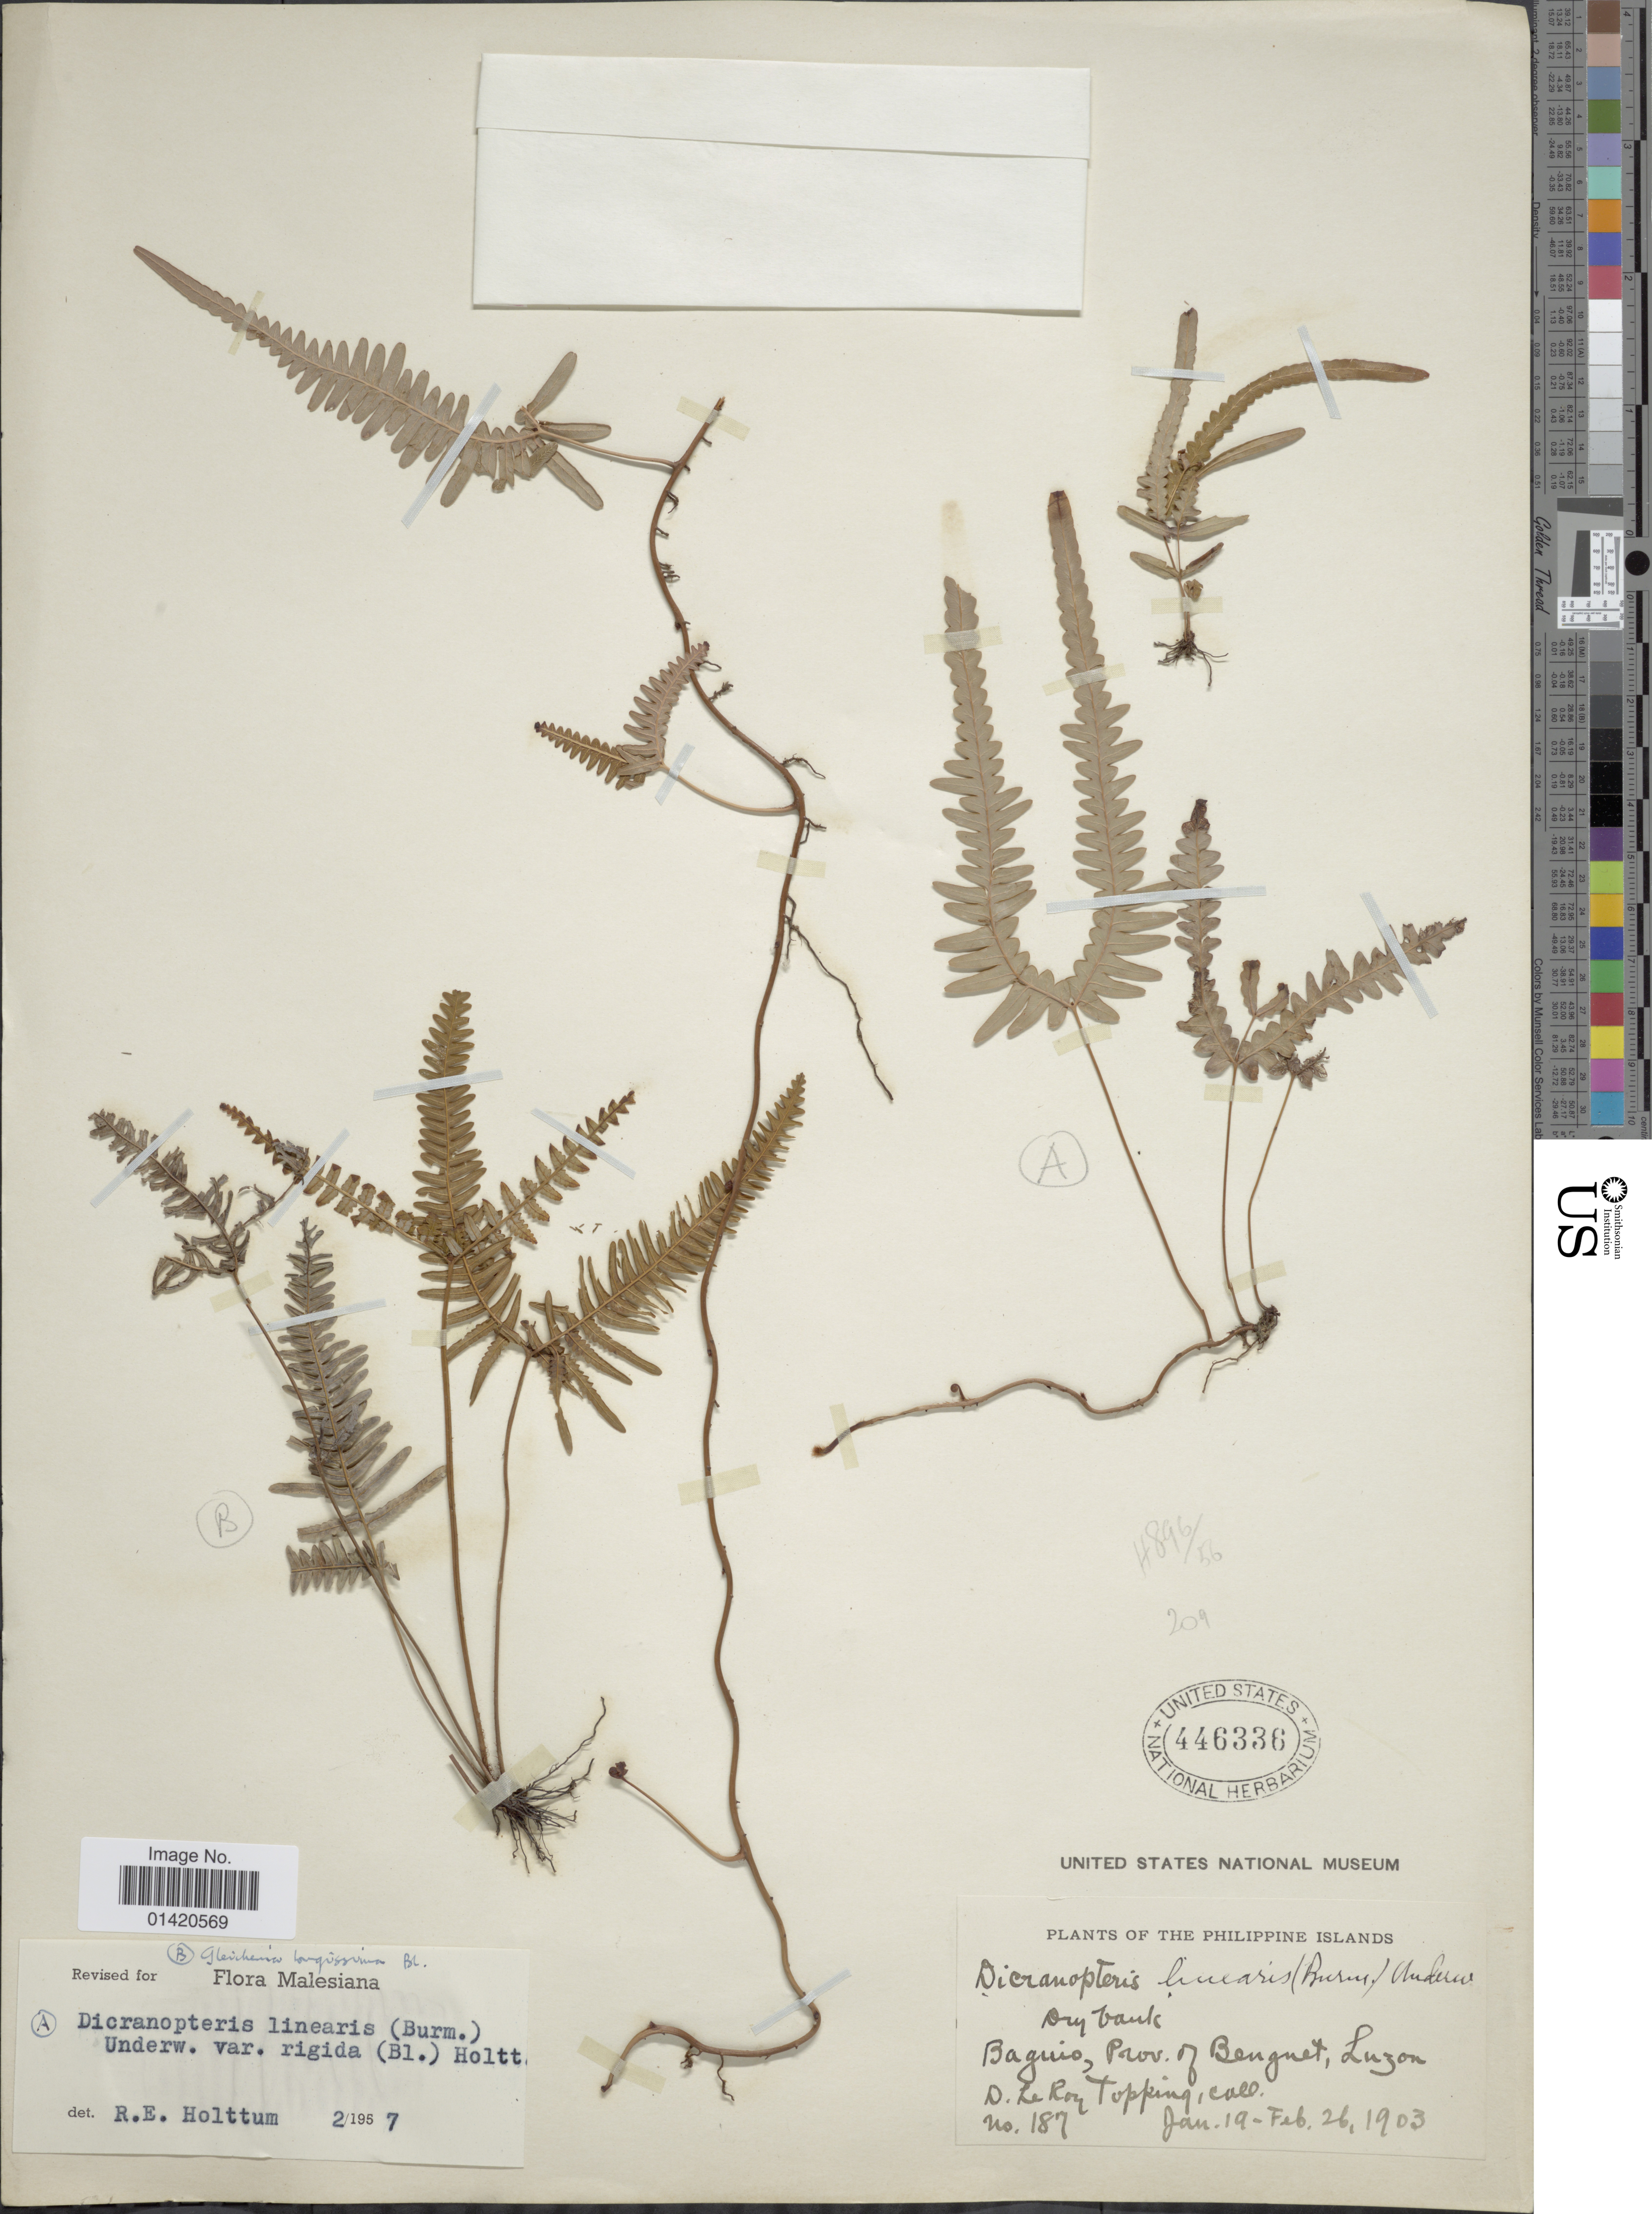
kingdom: Plantae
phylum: Tracheophyta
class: Polypodiopsida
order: Gleicheniales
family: Gleicheniaceae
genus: Dicranopteris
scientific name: Dicranopteris linearis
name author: (Burm. f.) Underw.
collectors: D. L. Topping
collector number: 187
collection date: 1903-01-19/1903-02-26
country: Philippines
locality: Baguio, prov. of Benguet, Luzon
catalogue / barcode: US 446336